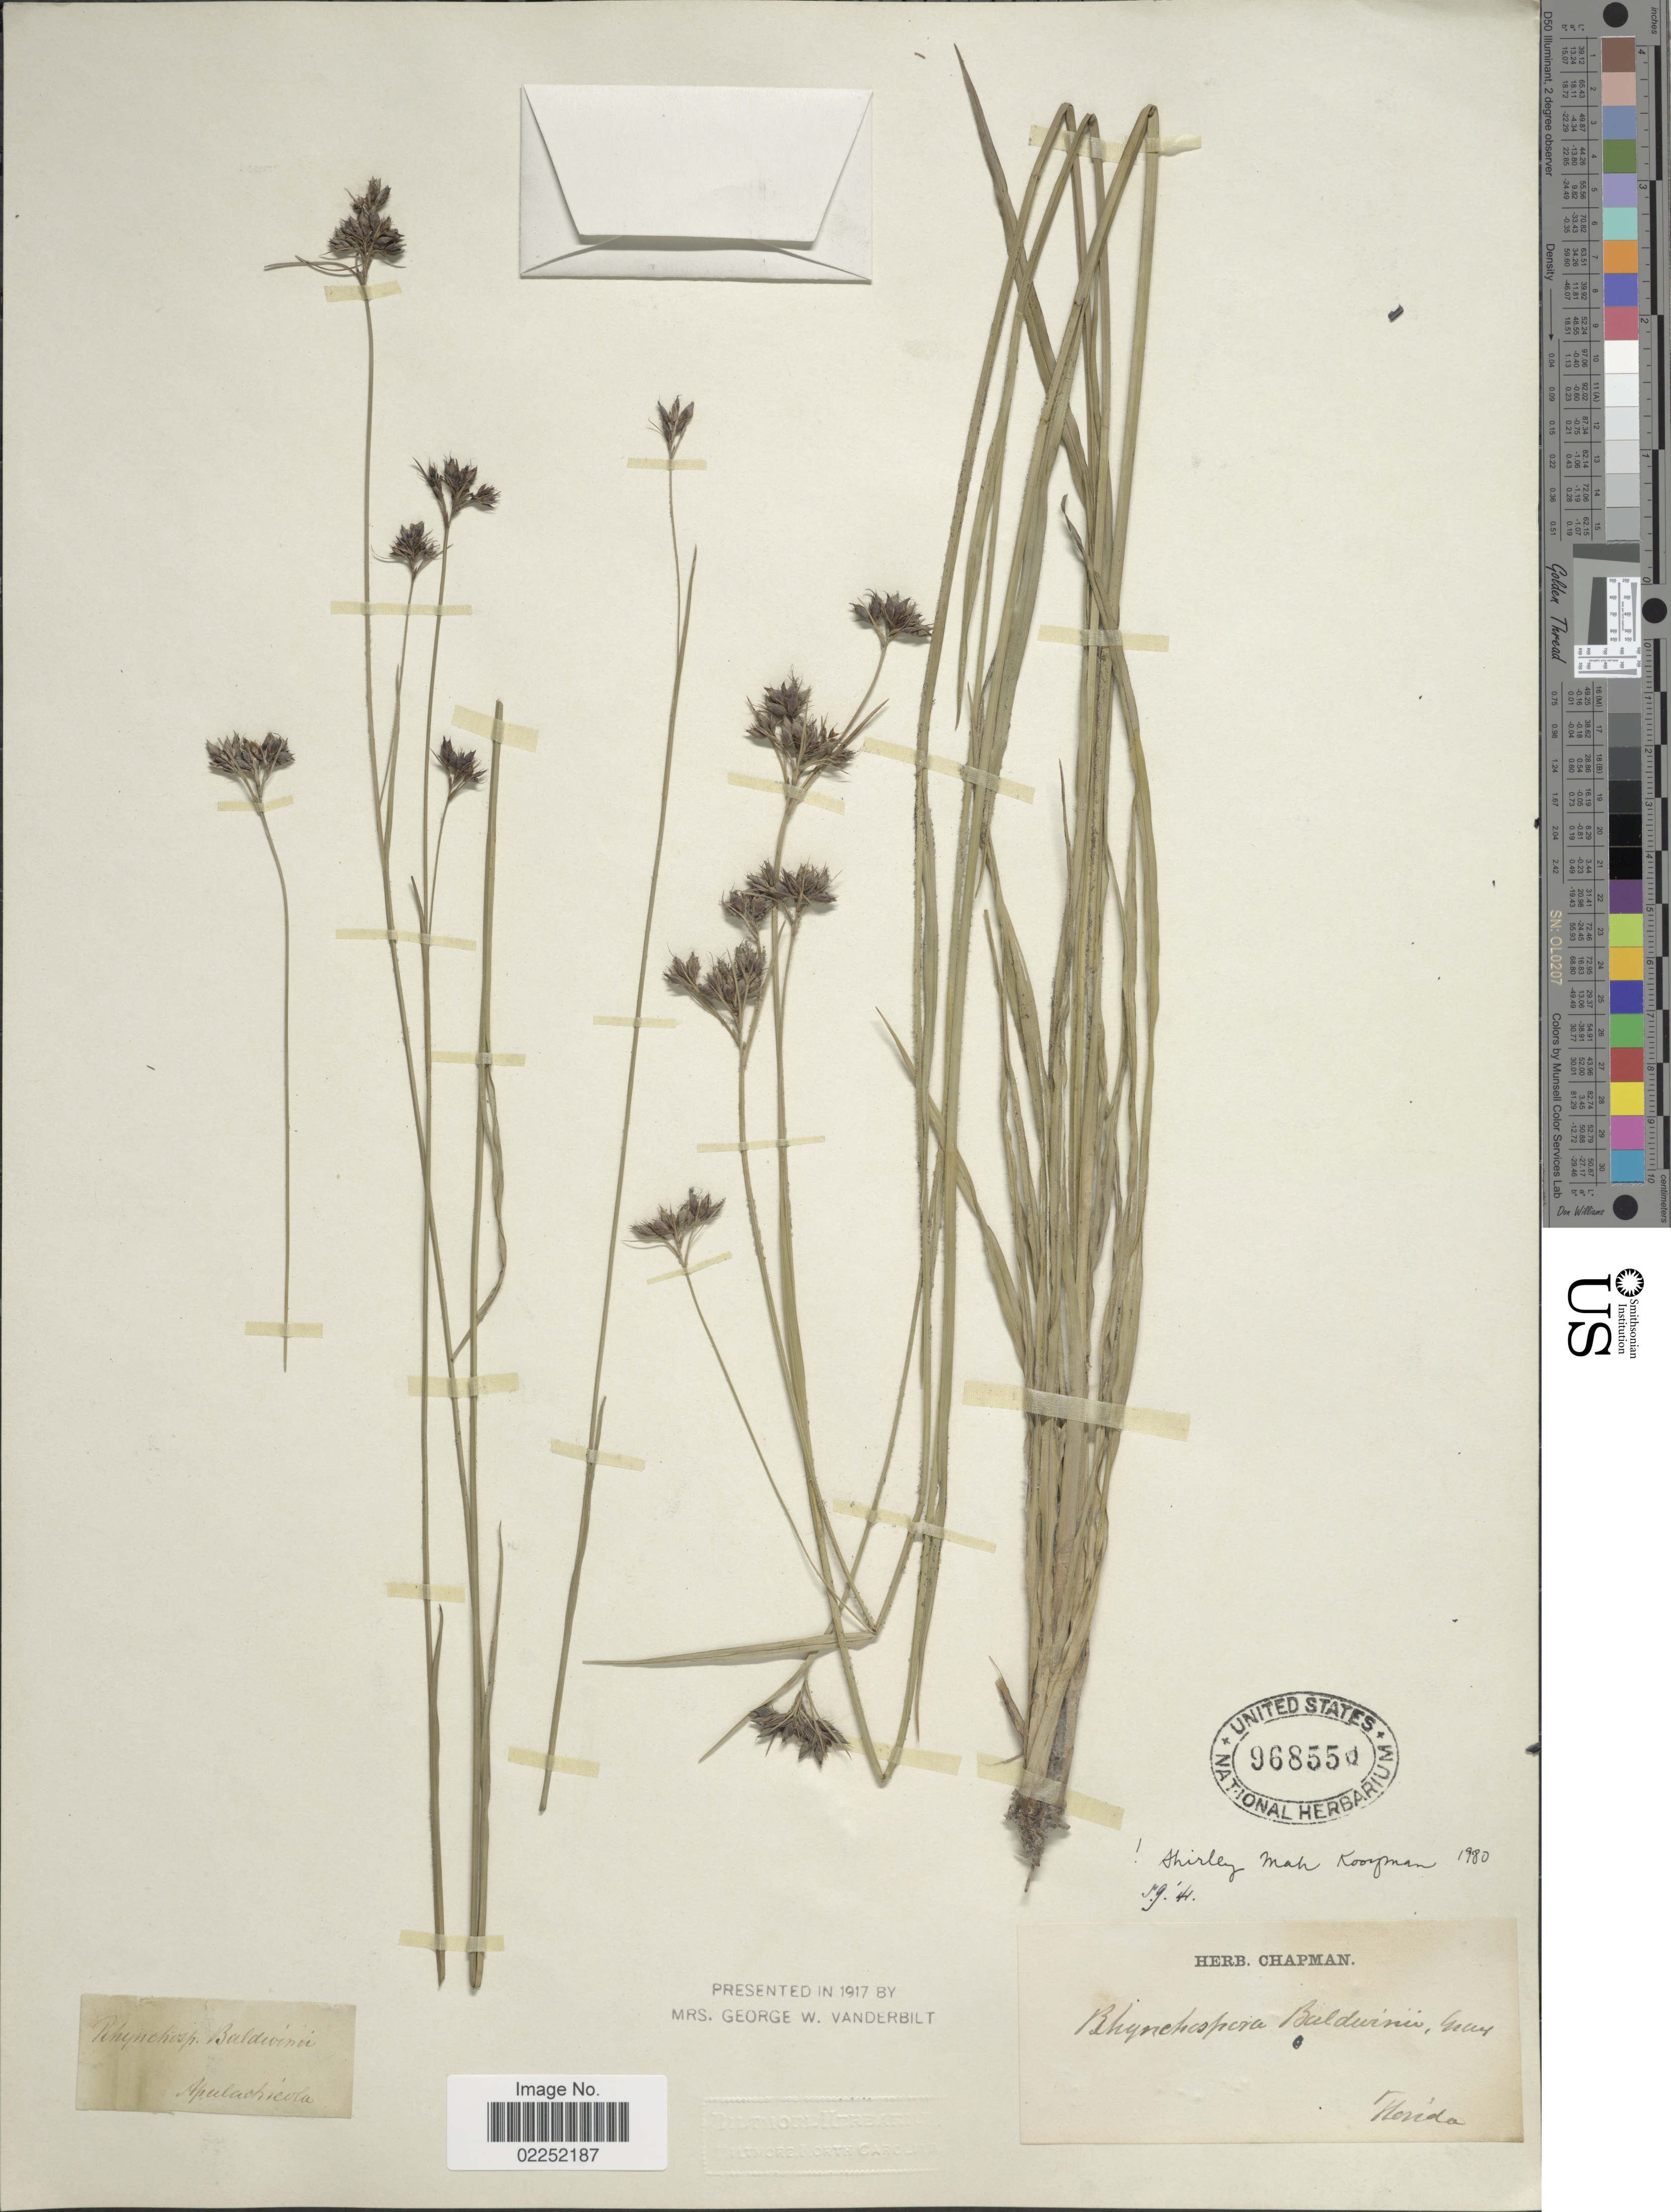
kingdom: Plantae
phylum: Tracheophyta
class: Liliopsida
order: Poales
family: Cyperaceae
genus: Rhynchospora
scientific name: Rhynchospora baldwinii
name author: A. Gray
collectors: ex herb. Chapman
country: United States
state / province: Florida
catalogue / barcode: US 968550